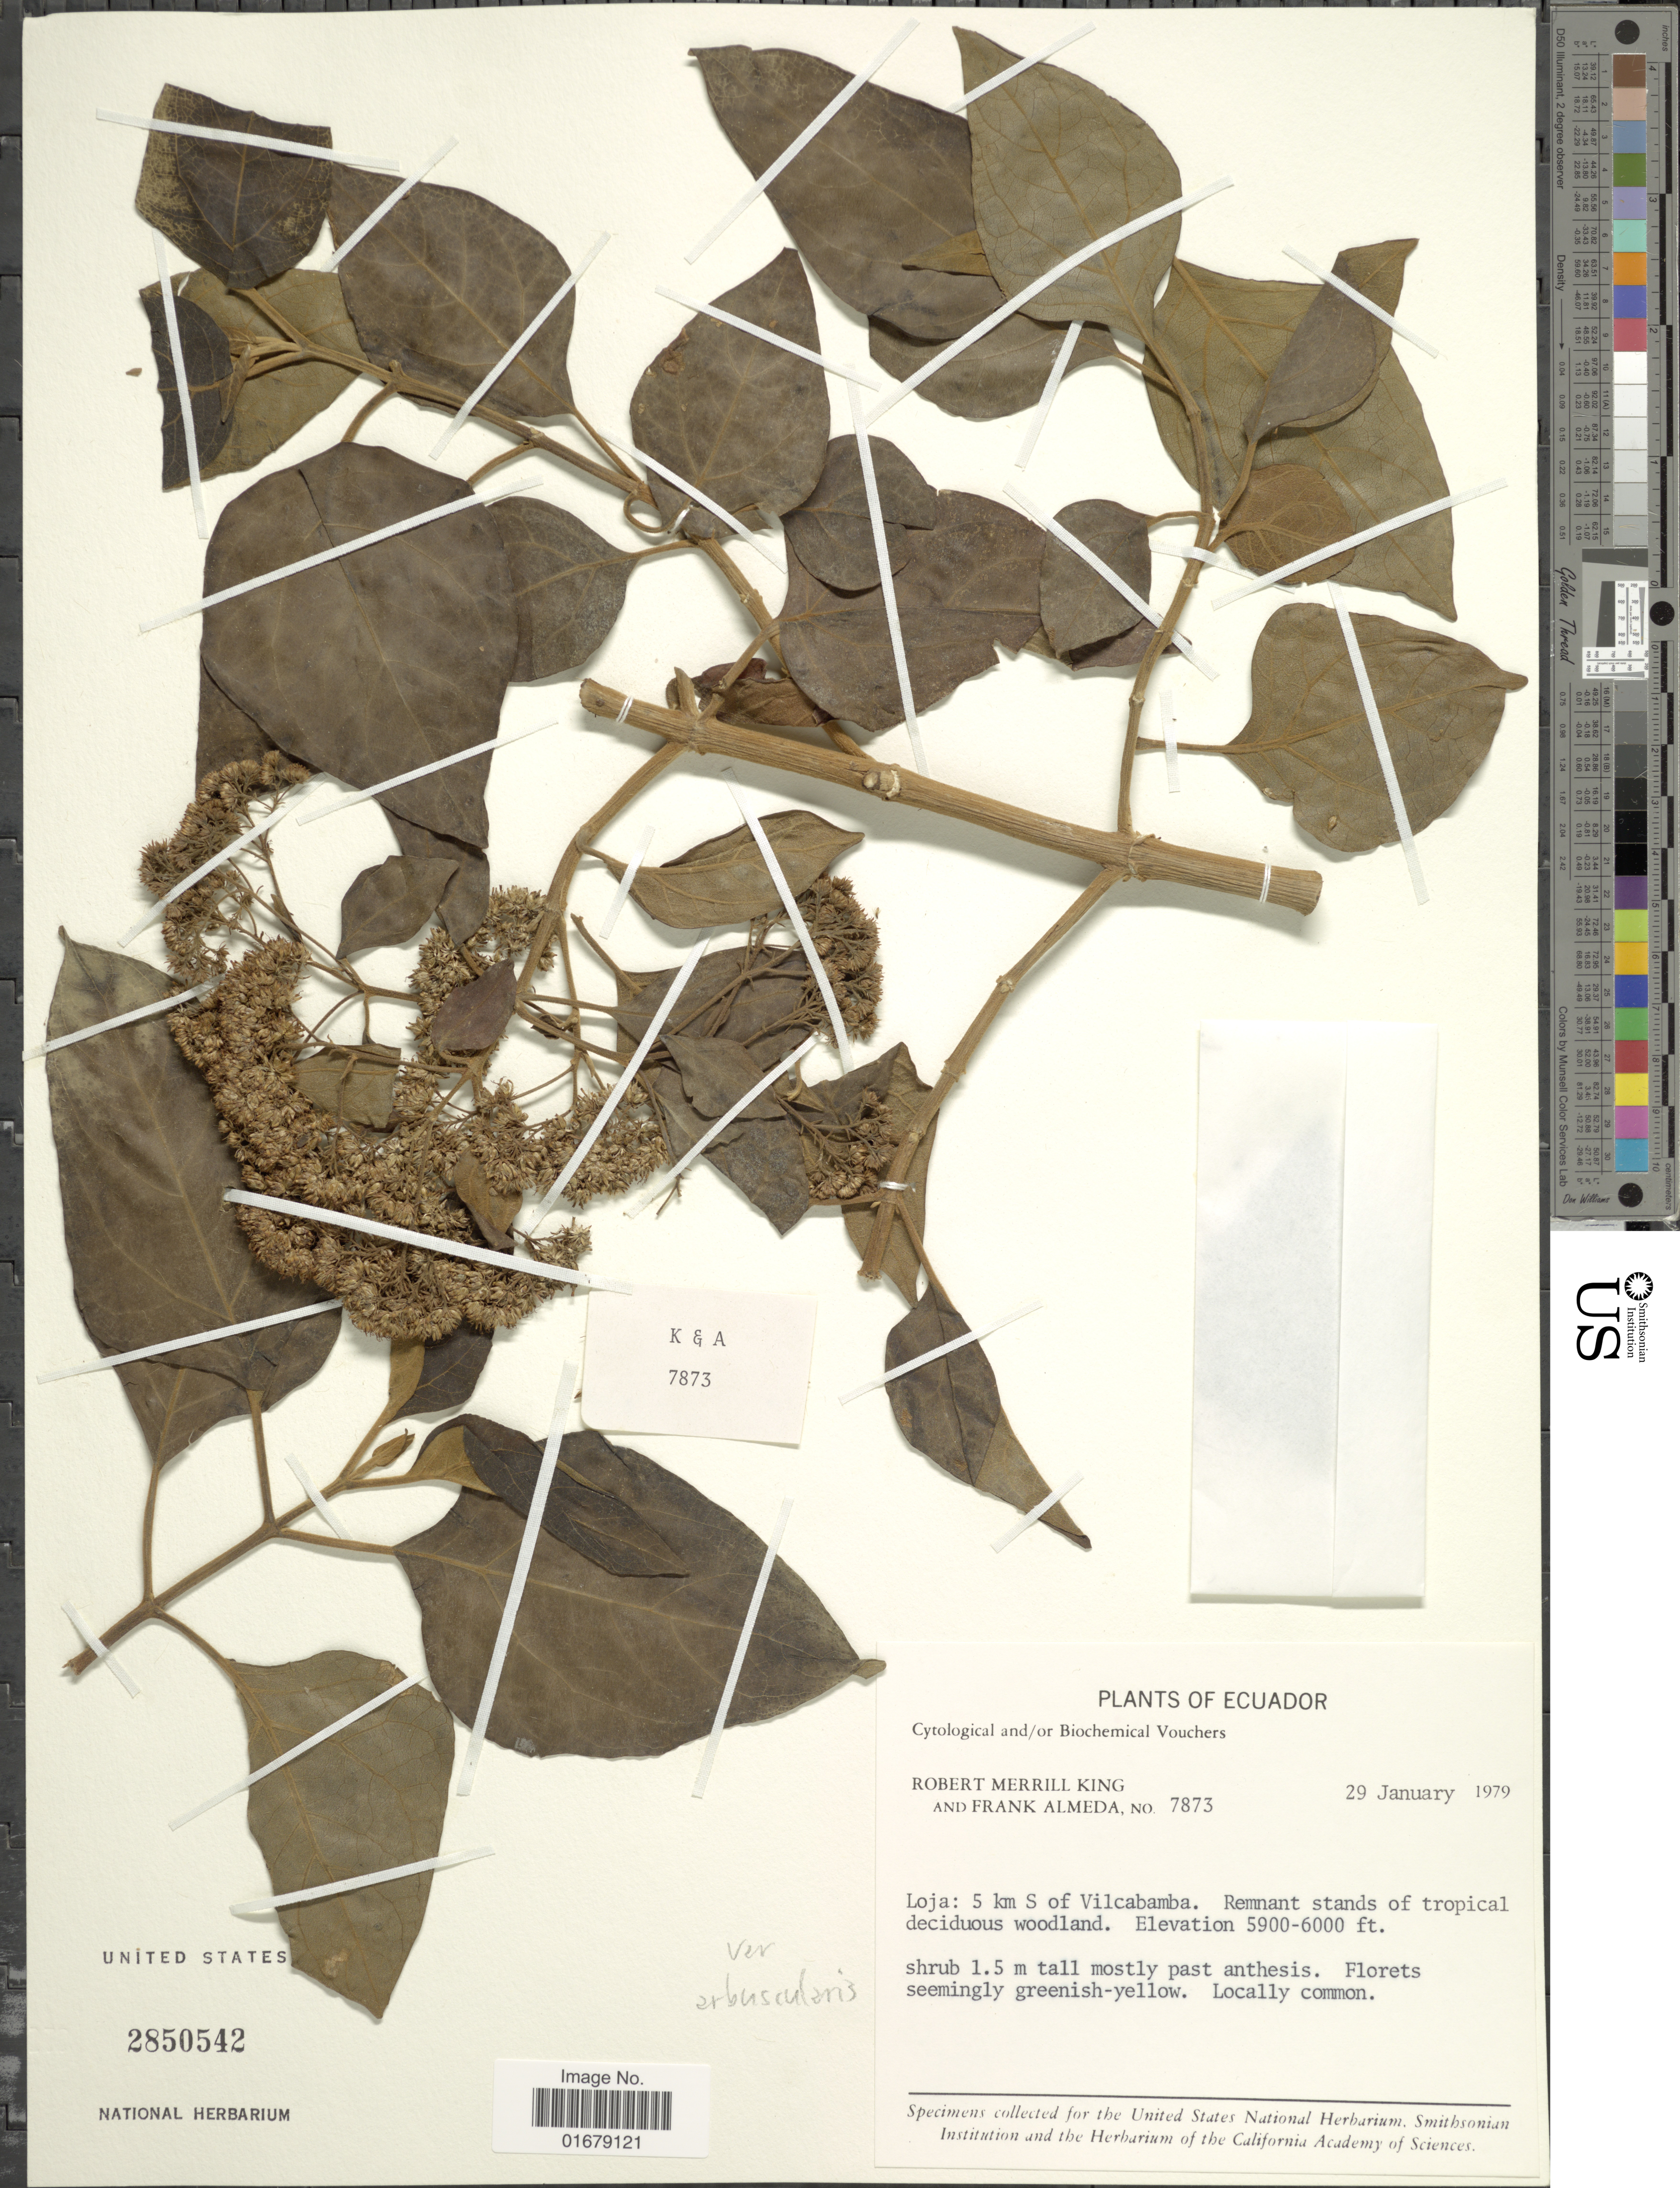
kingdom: Plantae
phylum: Tracheophyta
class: Magnoliopsida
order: Asterales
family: Asteraceae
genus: Kaunia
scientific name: Kaunia arbuscularis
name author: (B.L. Rob.) R.M. King & H. Rob.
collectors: R. M. King & F. Almeda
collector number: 7873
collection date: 1979-01-29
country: Ecuador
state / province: Loja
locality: Ecuador. Loja: 5 km S of Vilcabamba. Remnant stands of tropical decideuous woodland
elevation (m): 1798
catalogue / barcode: US 2850542